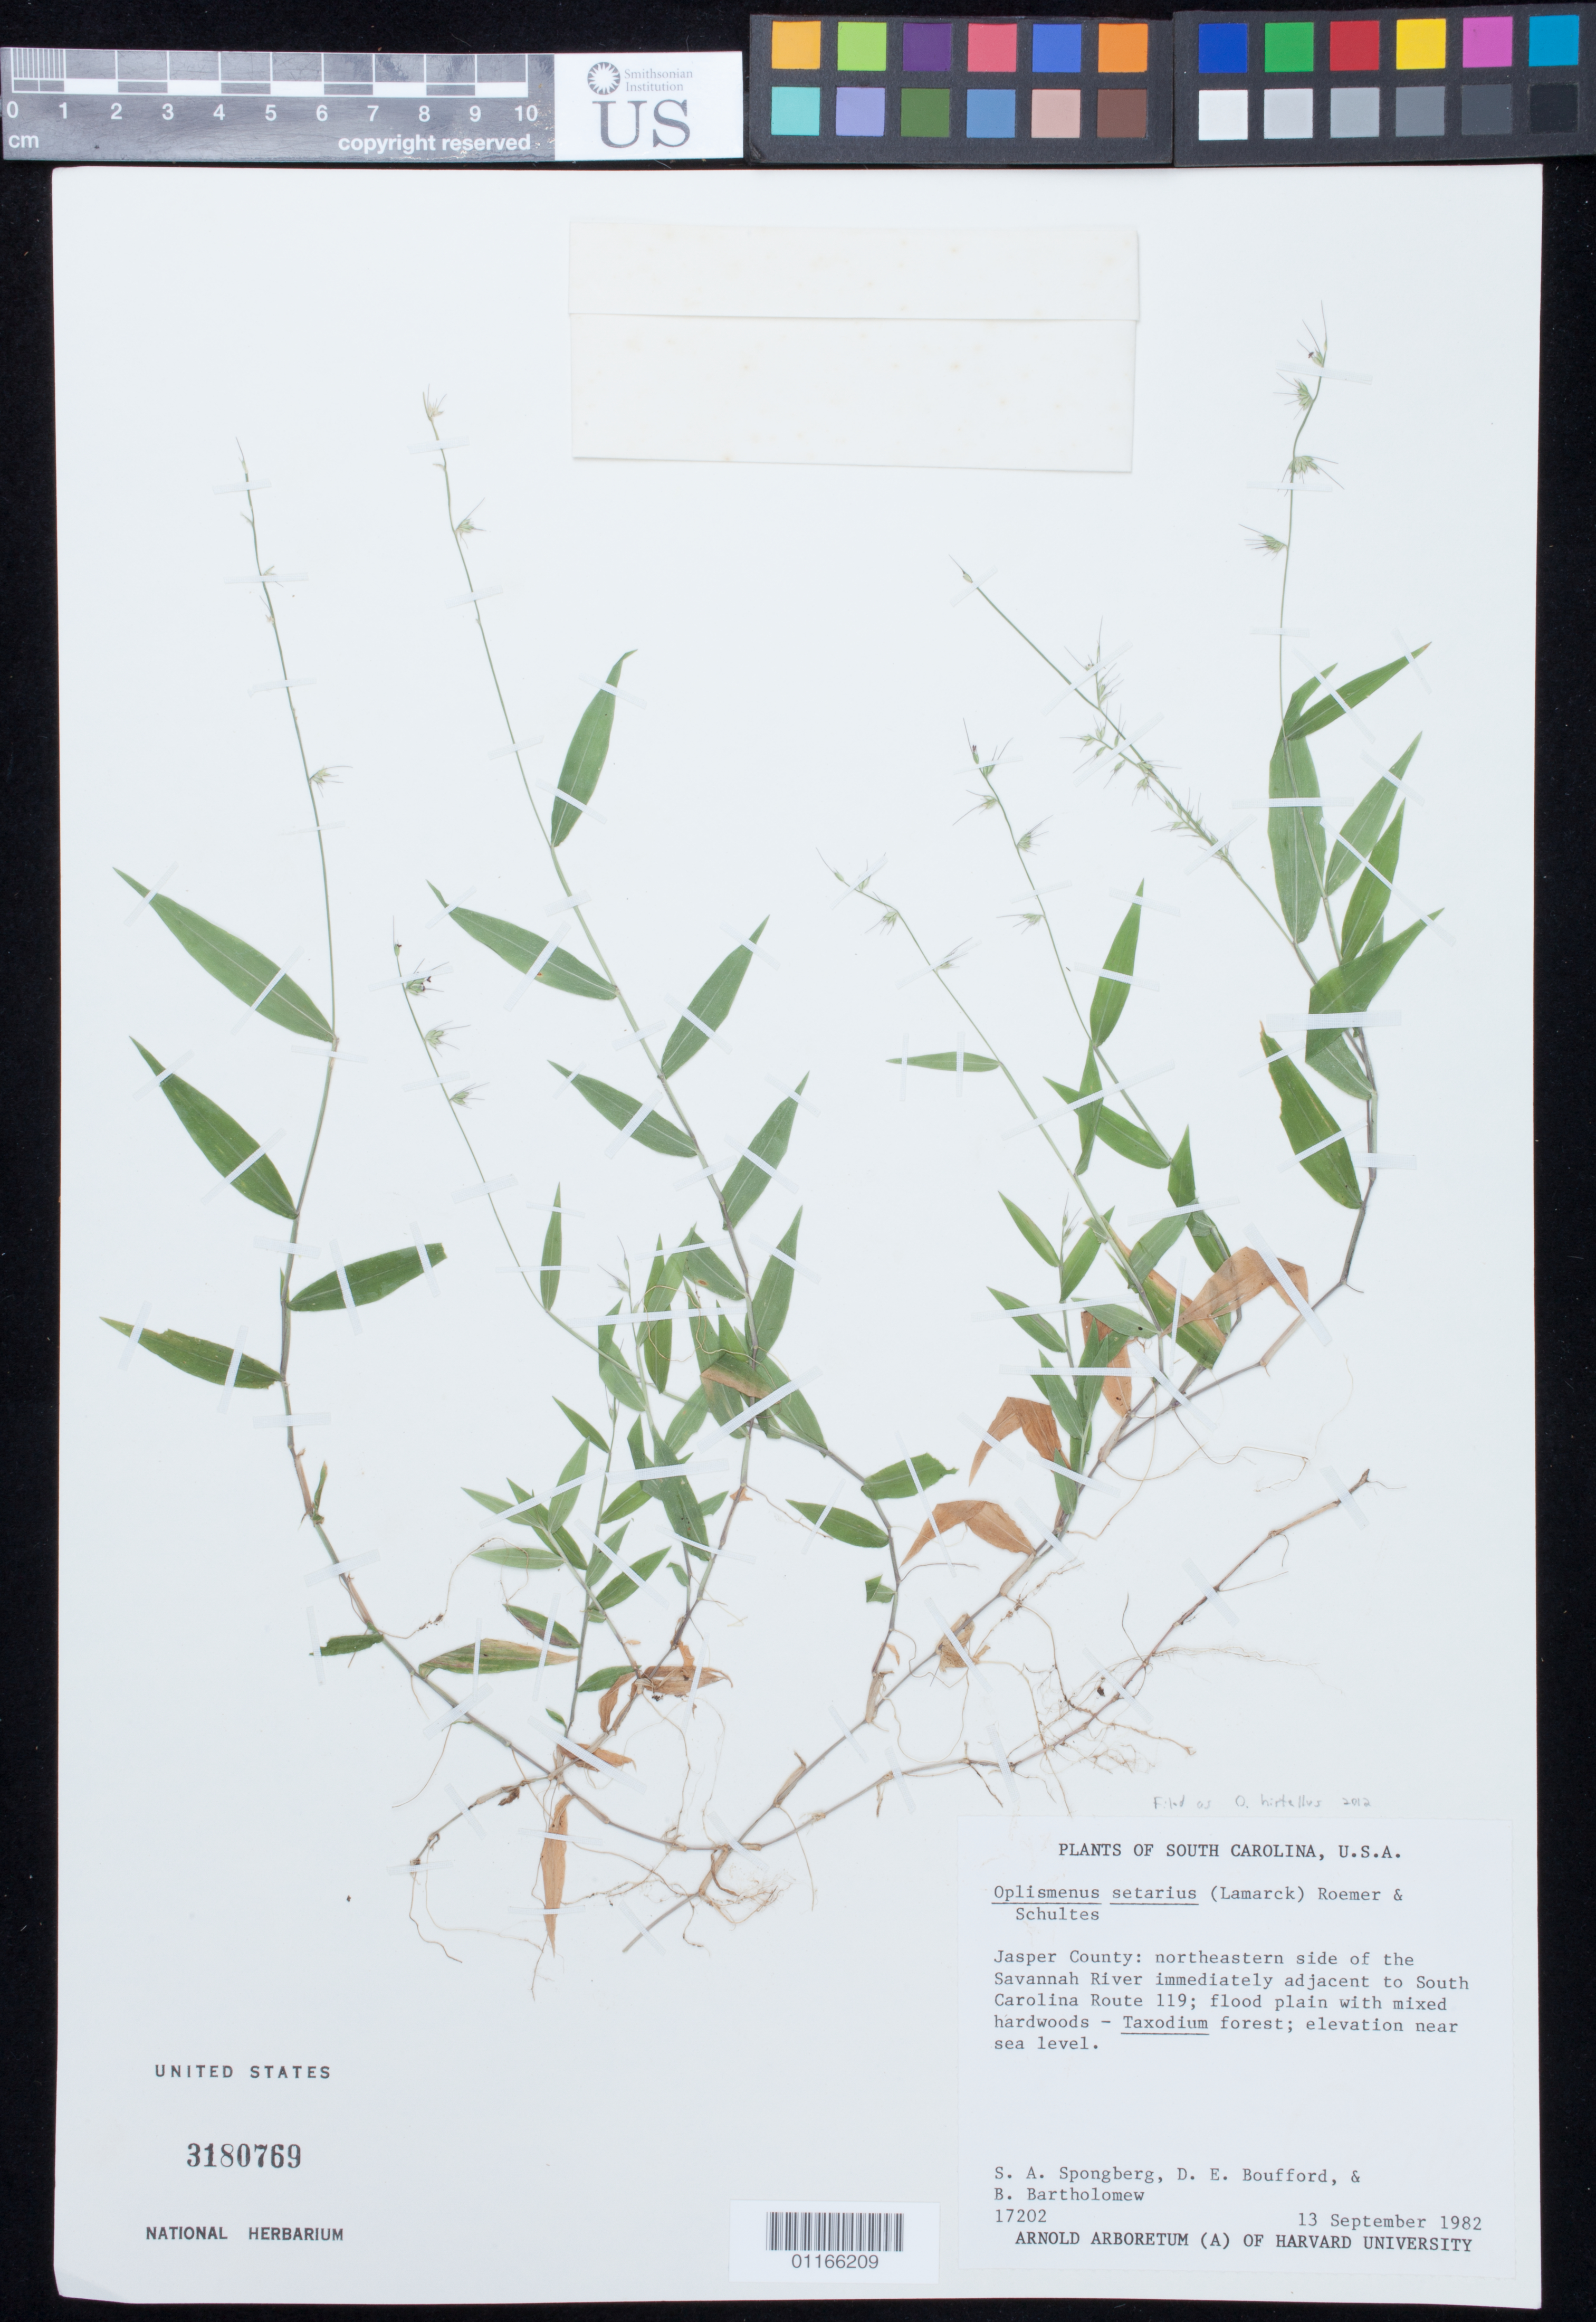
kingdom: Plantae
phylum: Tracheophyta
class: Liliopsida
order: Poales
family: Poaceae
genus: Oplismenus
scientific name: Oplismenus hirtellus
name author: (L.) P. Beauv.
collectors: S. A.Spongberg, D. E. Boufford & B. Bartholomew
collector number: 17202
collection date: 1982-09-13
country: United States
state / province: South Carolina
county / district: Jasper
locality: Northeastern side of the Savannah River immediately adjacent to South Carolina Route 119.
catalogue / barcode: US 3180769